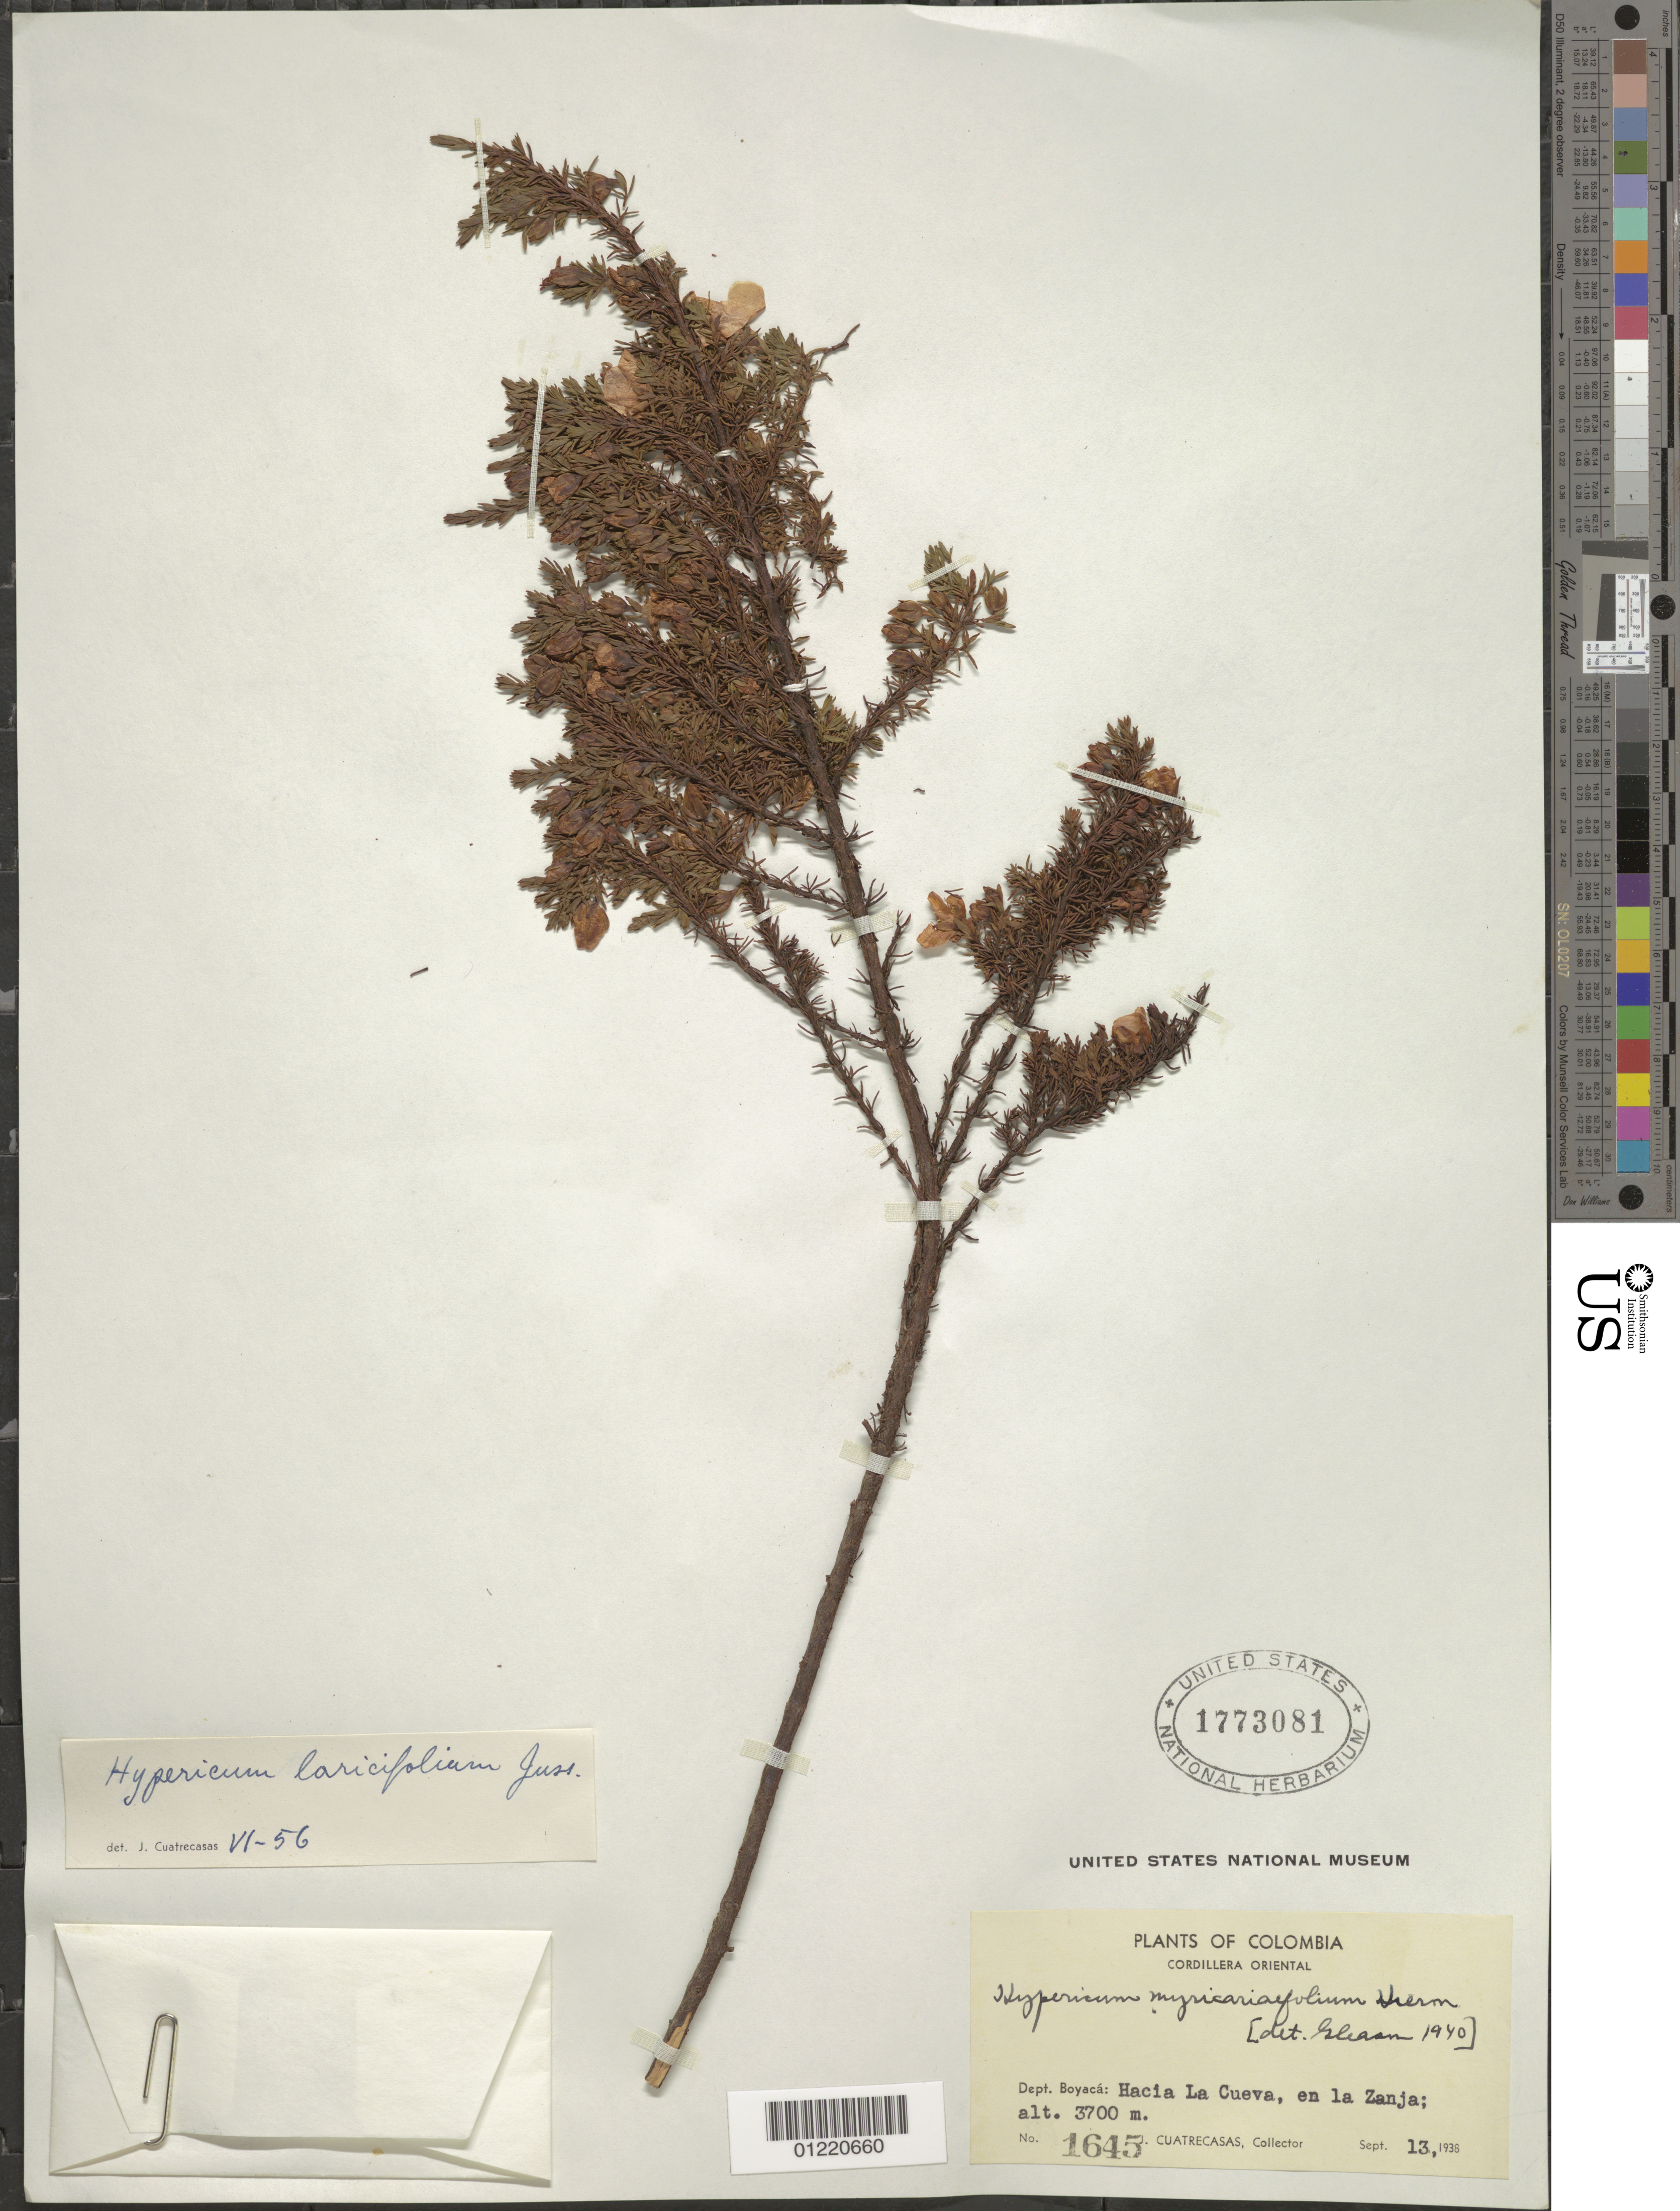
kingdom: Plantae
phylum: Tracheophyta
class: Magnoliopsida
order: Malpighiales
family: Hypericaceae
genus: Hypericum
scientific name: Hypericum laricifolium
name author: Juss.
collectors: J. Cuatrecasas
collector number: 1645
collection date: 1938-09-13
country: Colombia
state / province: Boyacá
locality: Hacia La Cueva, en la Zanja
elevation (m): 3700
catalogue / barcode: US 1773081